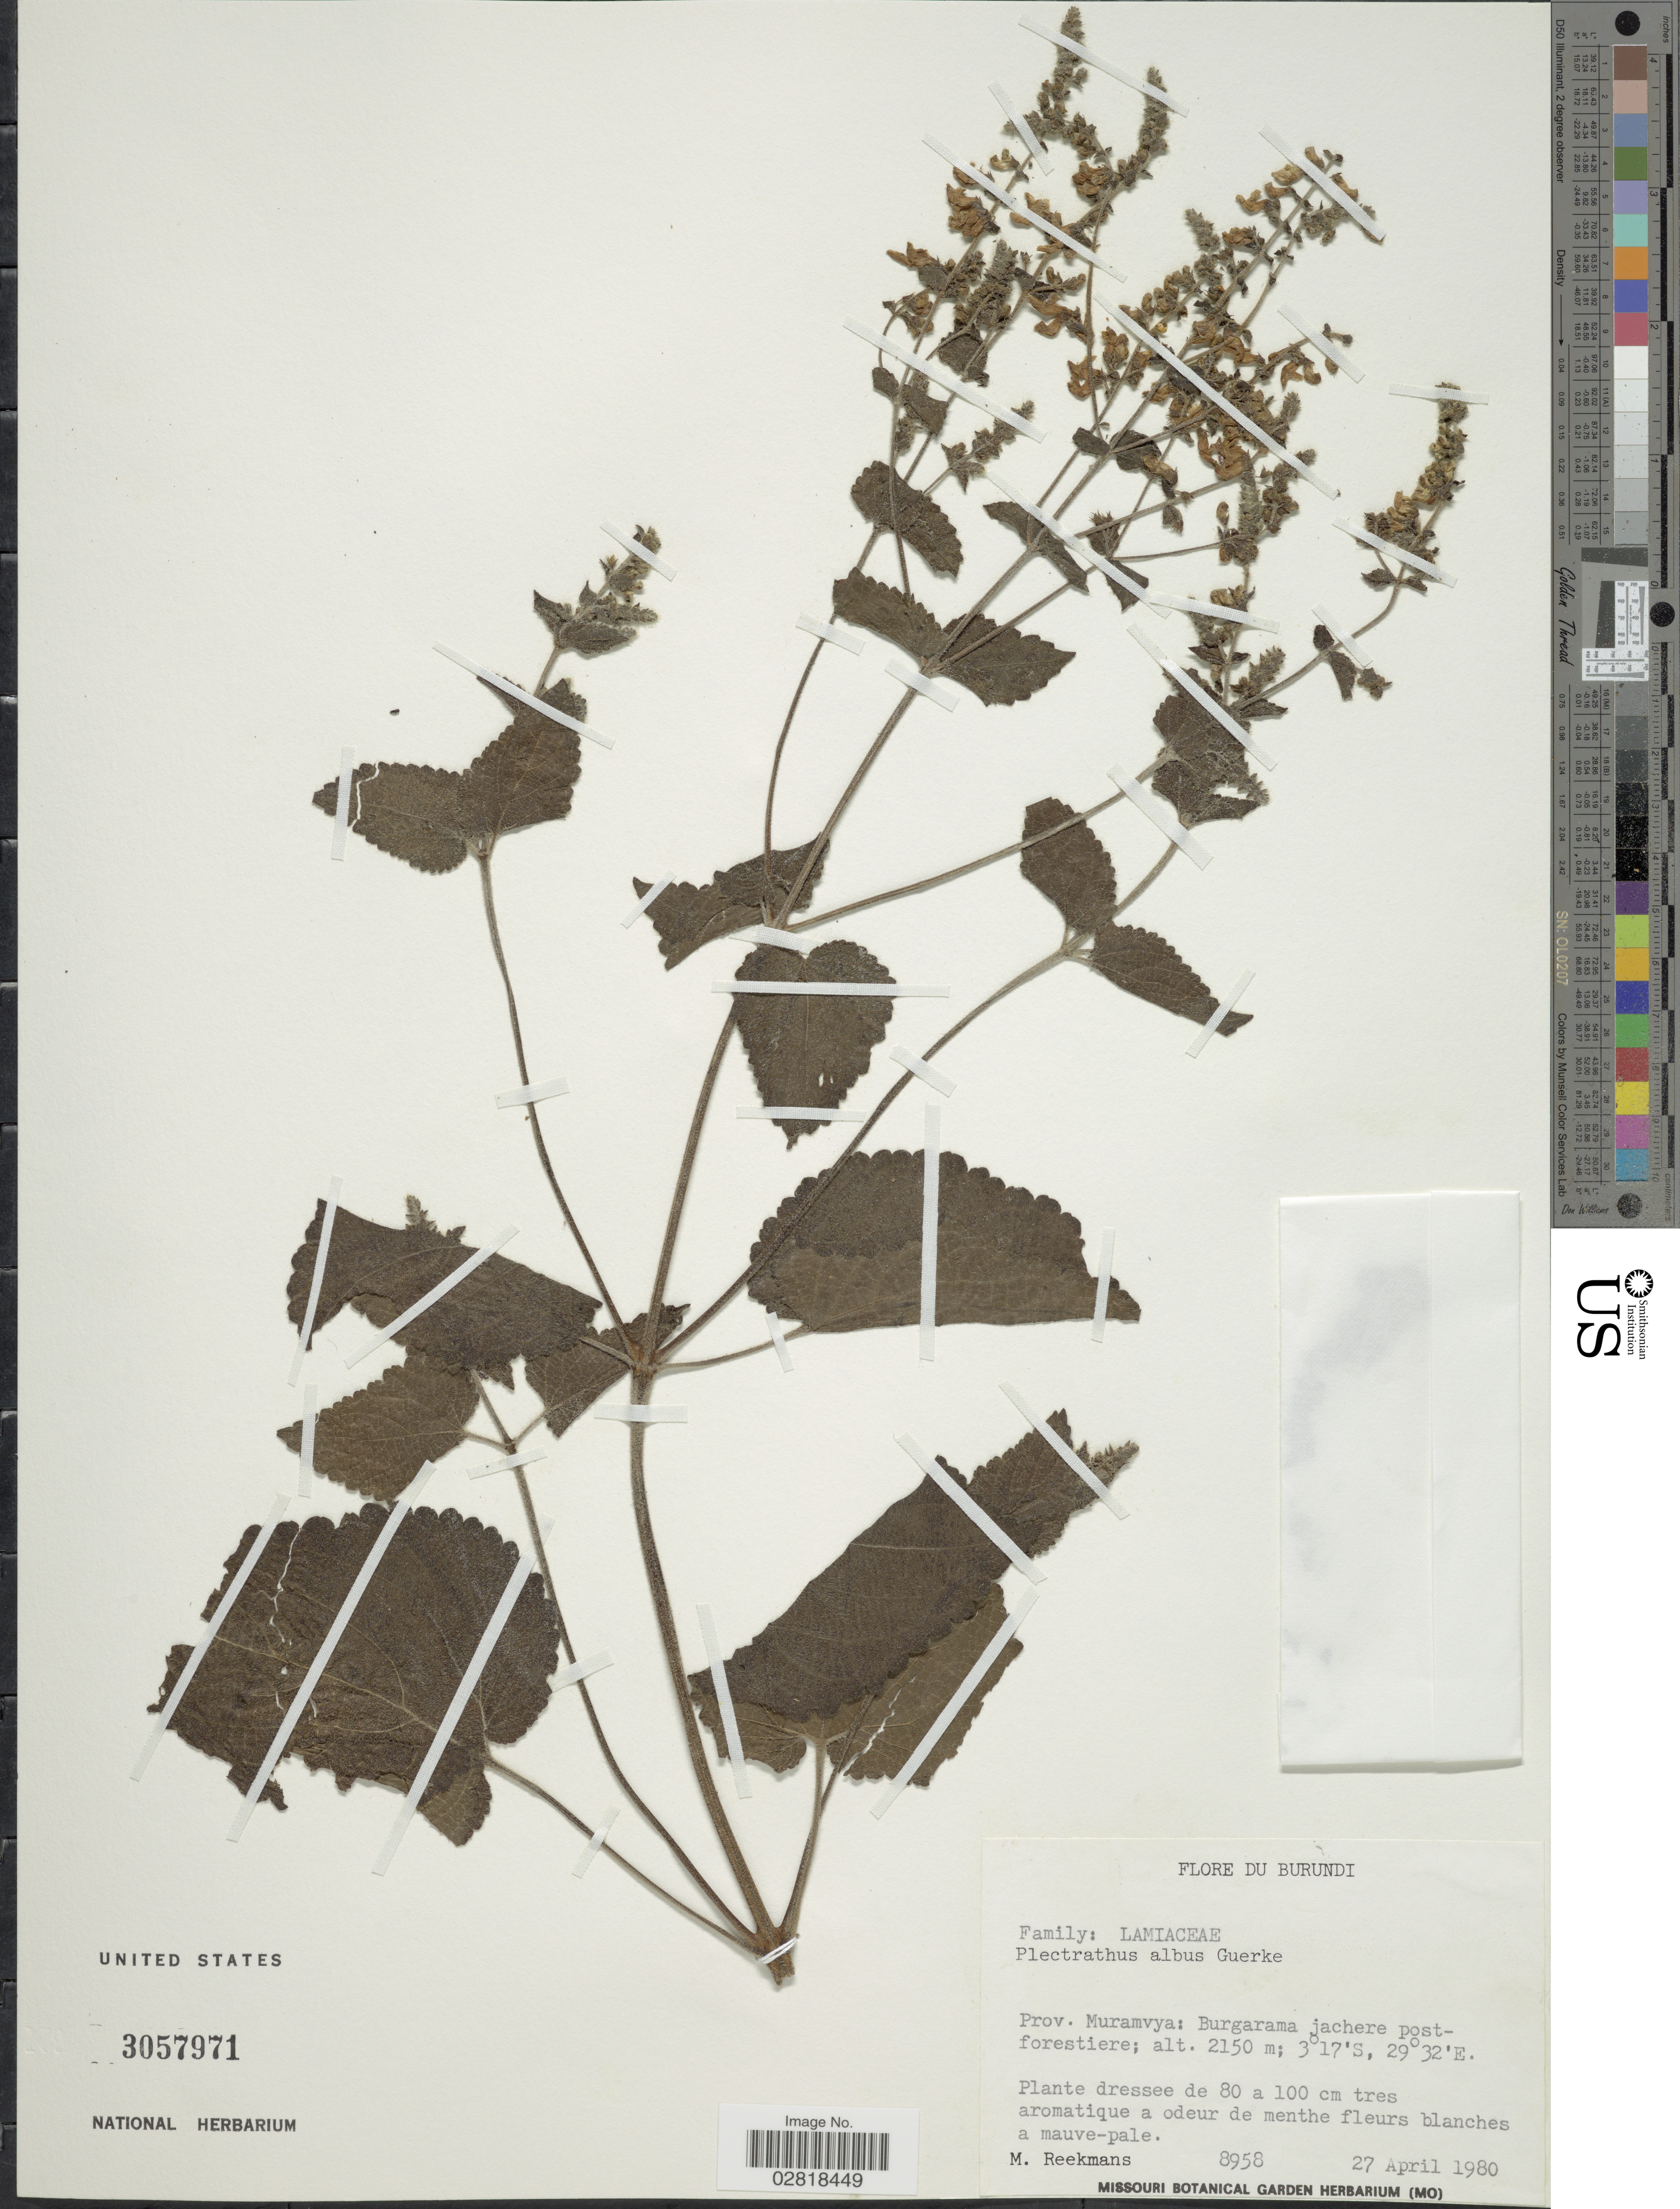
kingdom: Plantae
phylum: Tracheophyta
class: Magnoliopsida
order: Lamiales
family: Lamiaceae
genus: Plectranthus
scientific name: Plectranthus albus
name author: Gürke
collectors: M. Reekmans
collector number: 8958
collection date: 1980-04-27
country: Burundi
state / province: Muramvya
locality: Prov. Muramvya Burgarama jachere post-forestiere.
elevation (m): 2150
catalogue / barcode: US 3057971